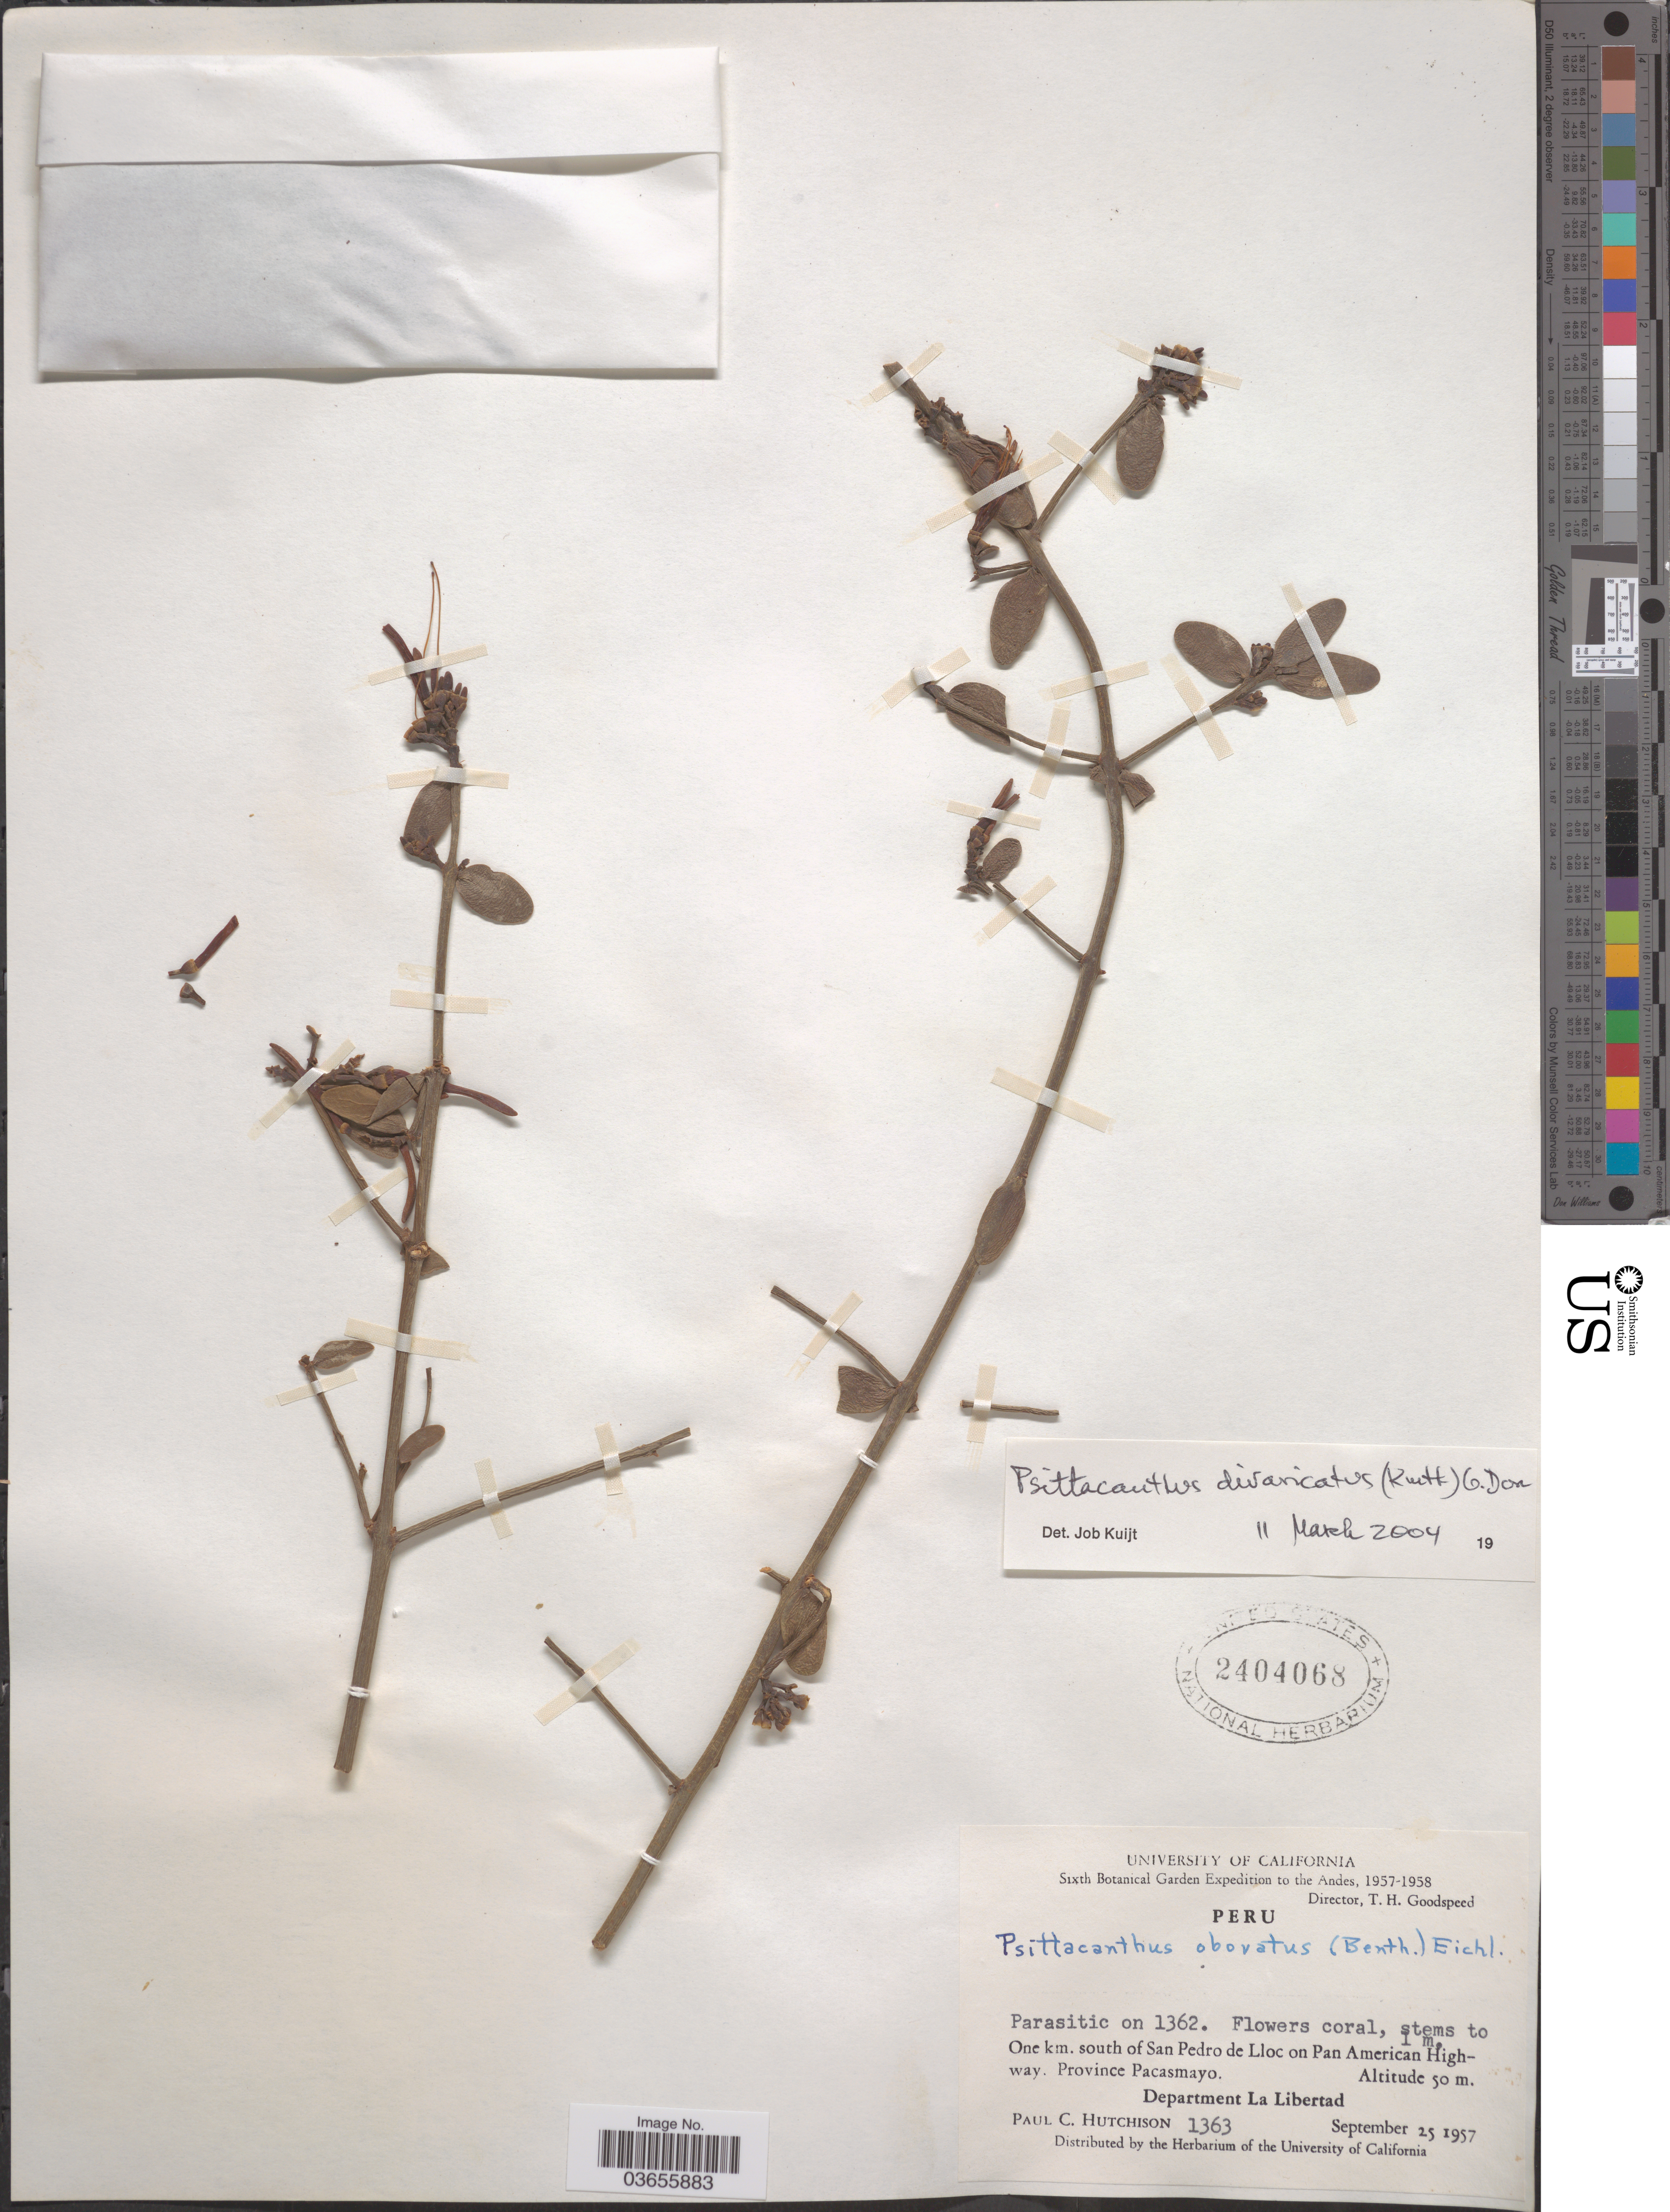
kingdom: Plantae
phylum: Tracheophyta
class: Magnoliopsida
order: Santalales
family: Loranthaceae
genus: Psittacanthus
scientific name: Psittacanthus divaricatus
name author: (Kunth) G. Don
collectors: P. C. Hutchison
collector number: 1363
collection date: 1957-09-25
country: Peru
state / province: La Libertad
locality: Andes. One km. south of San Pedro de Lloc on Pan American Highway. Province Pacasmayo. Department La Libertad.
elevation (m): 50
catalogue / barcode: US 2404068